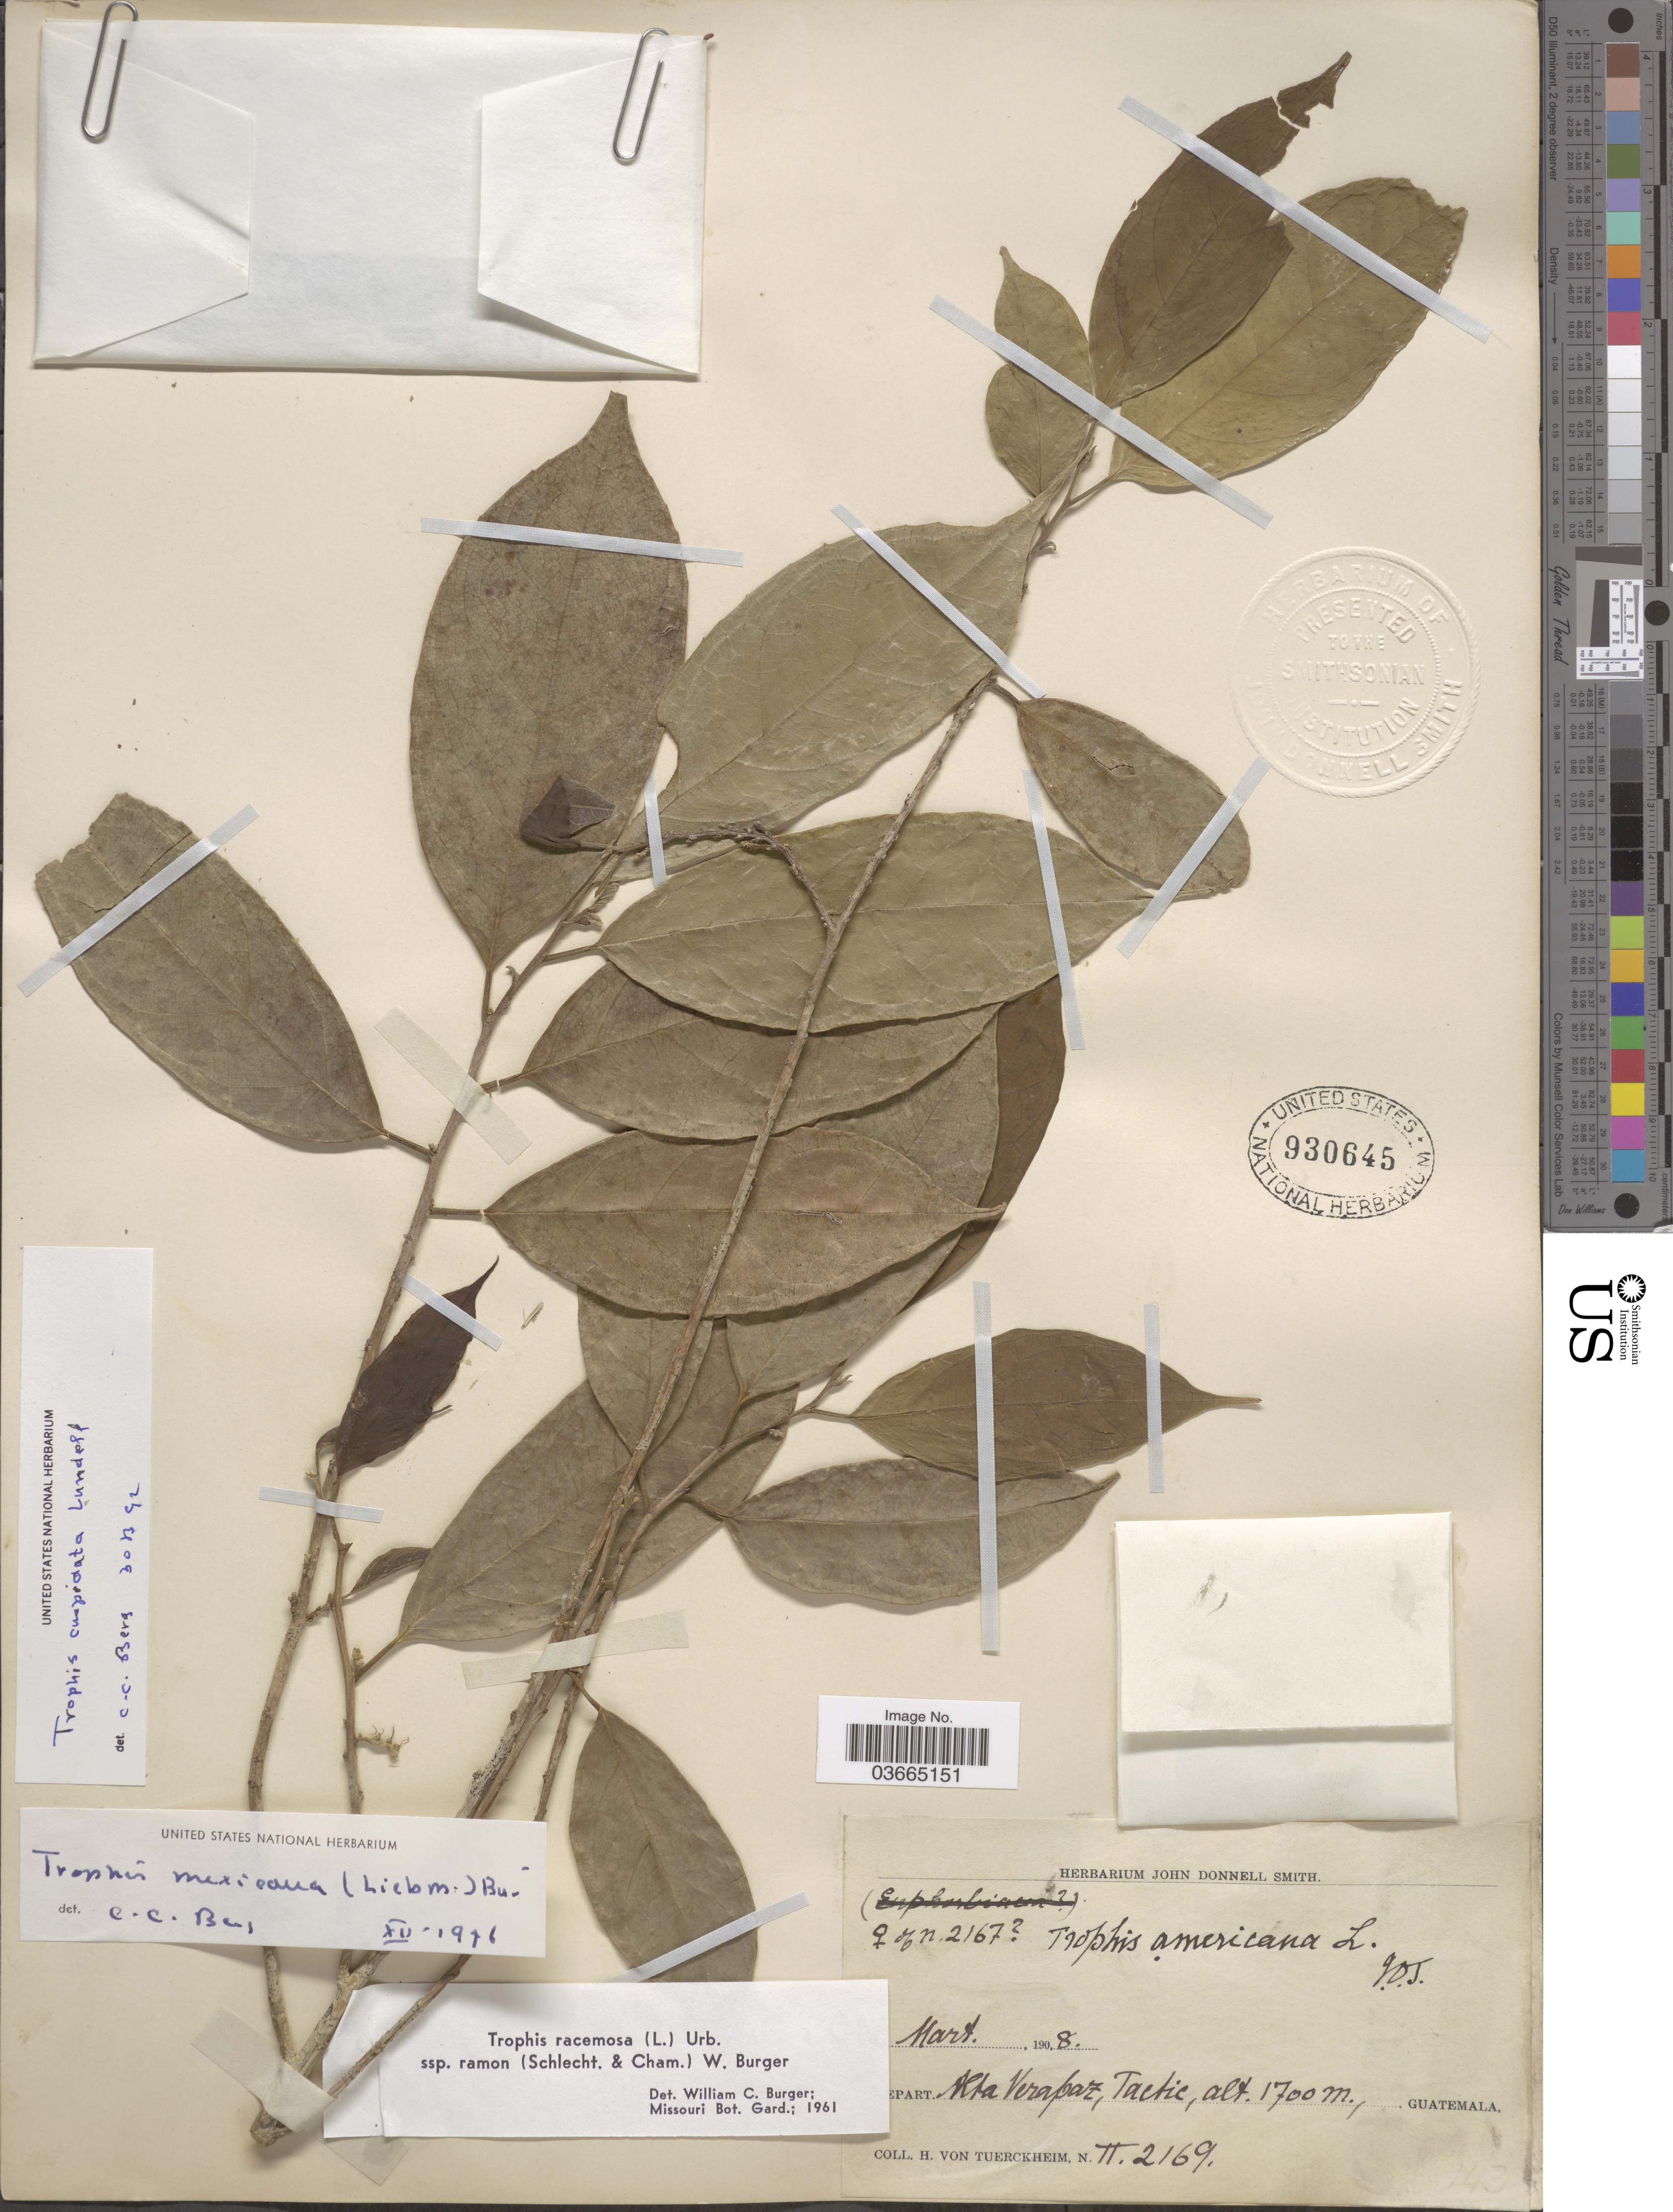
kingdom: Plantae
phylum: Tracheophyta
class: Magnoliopsida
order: Rosales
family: Moraceae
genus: Trophis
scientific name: Trophis cuspidata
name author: Lundell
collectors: H. von Tuerckheim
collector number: II2169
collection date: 1908-03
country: Guatemala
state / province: Alta Verapaz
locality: !epart. Alta Verapaz. Tactic.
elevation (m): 1700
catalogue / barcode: US 930645